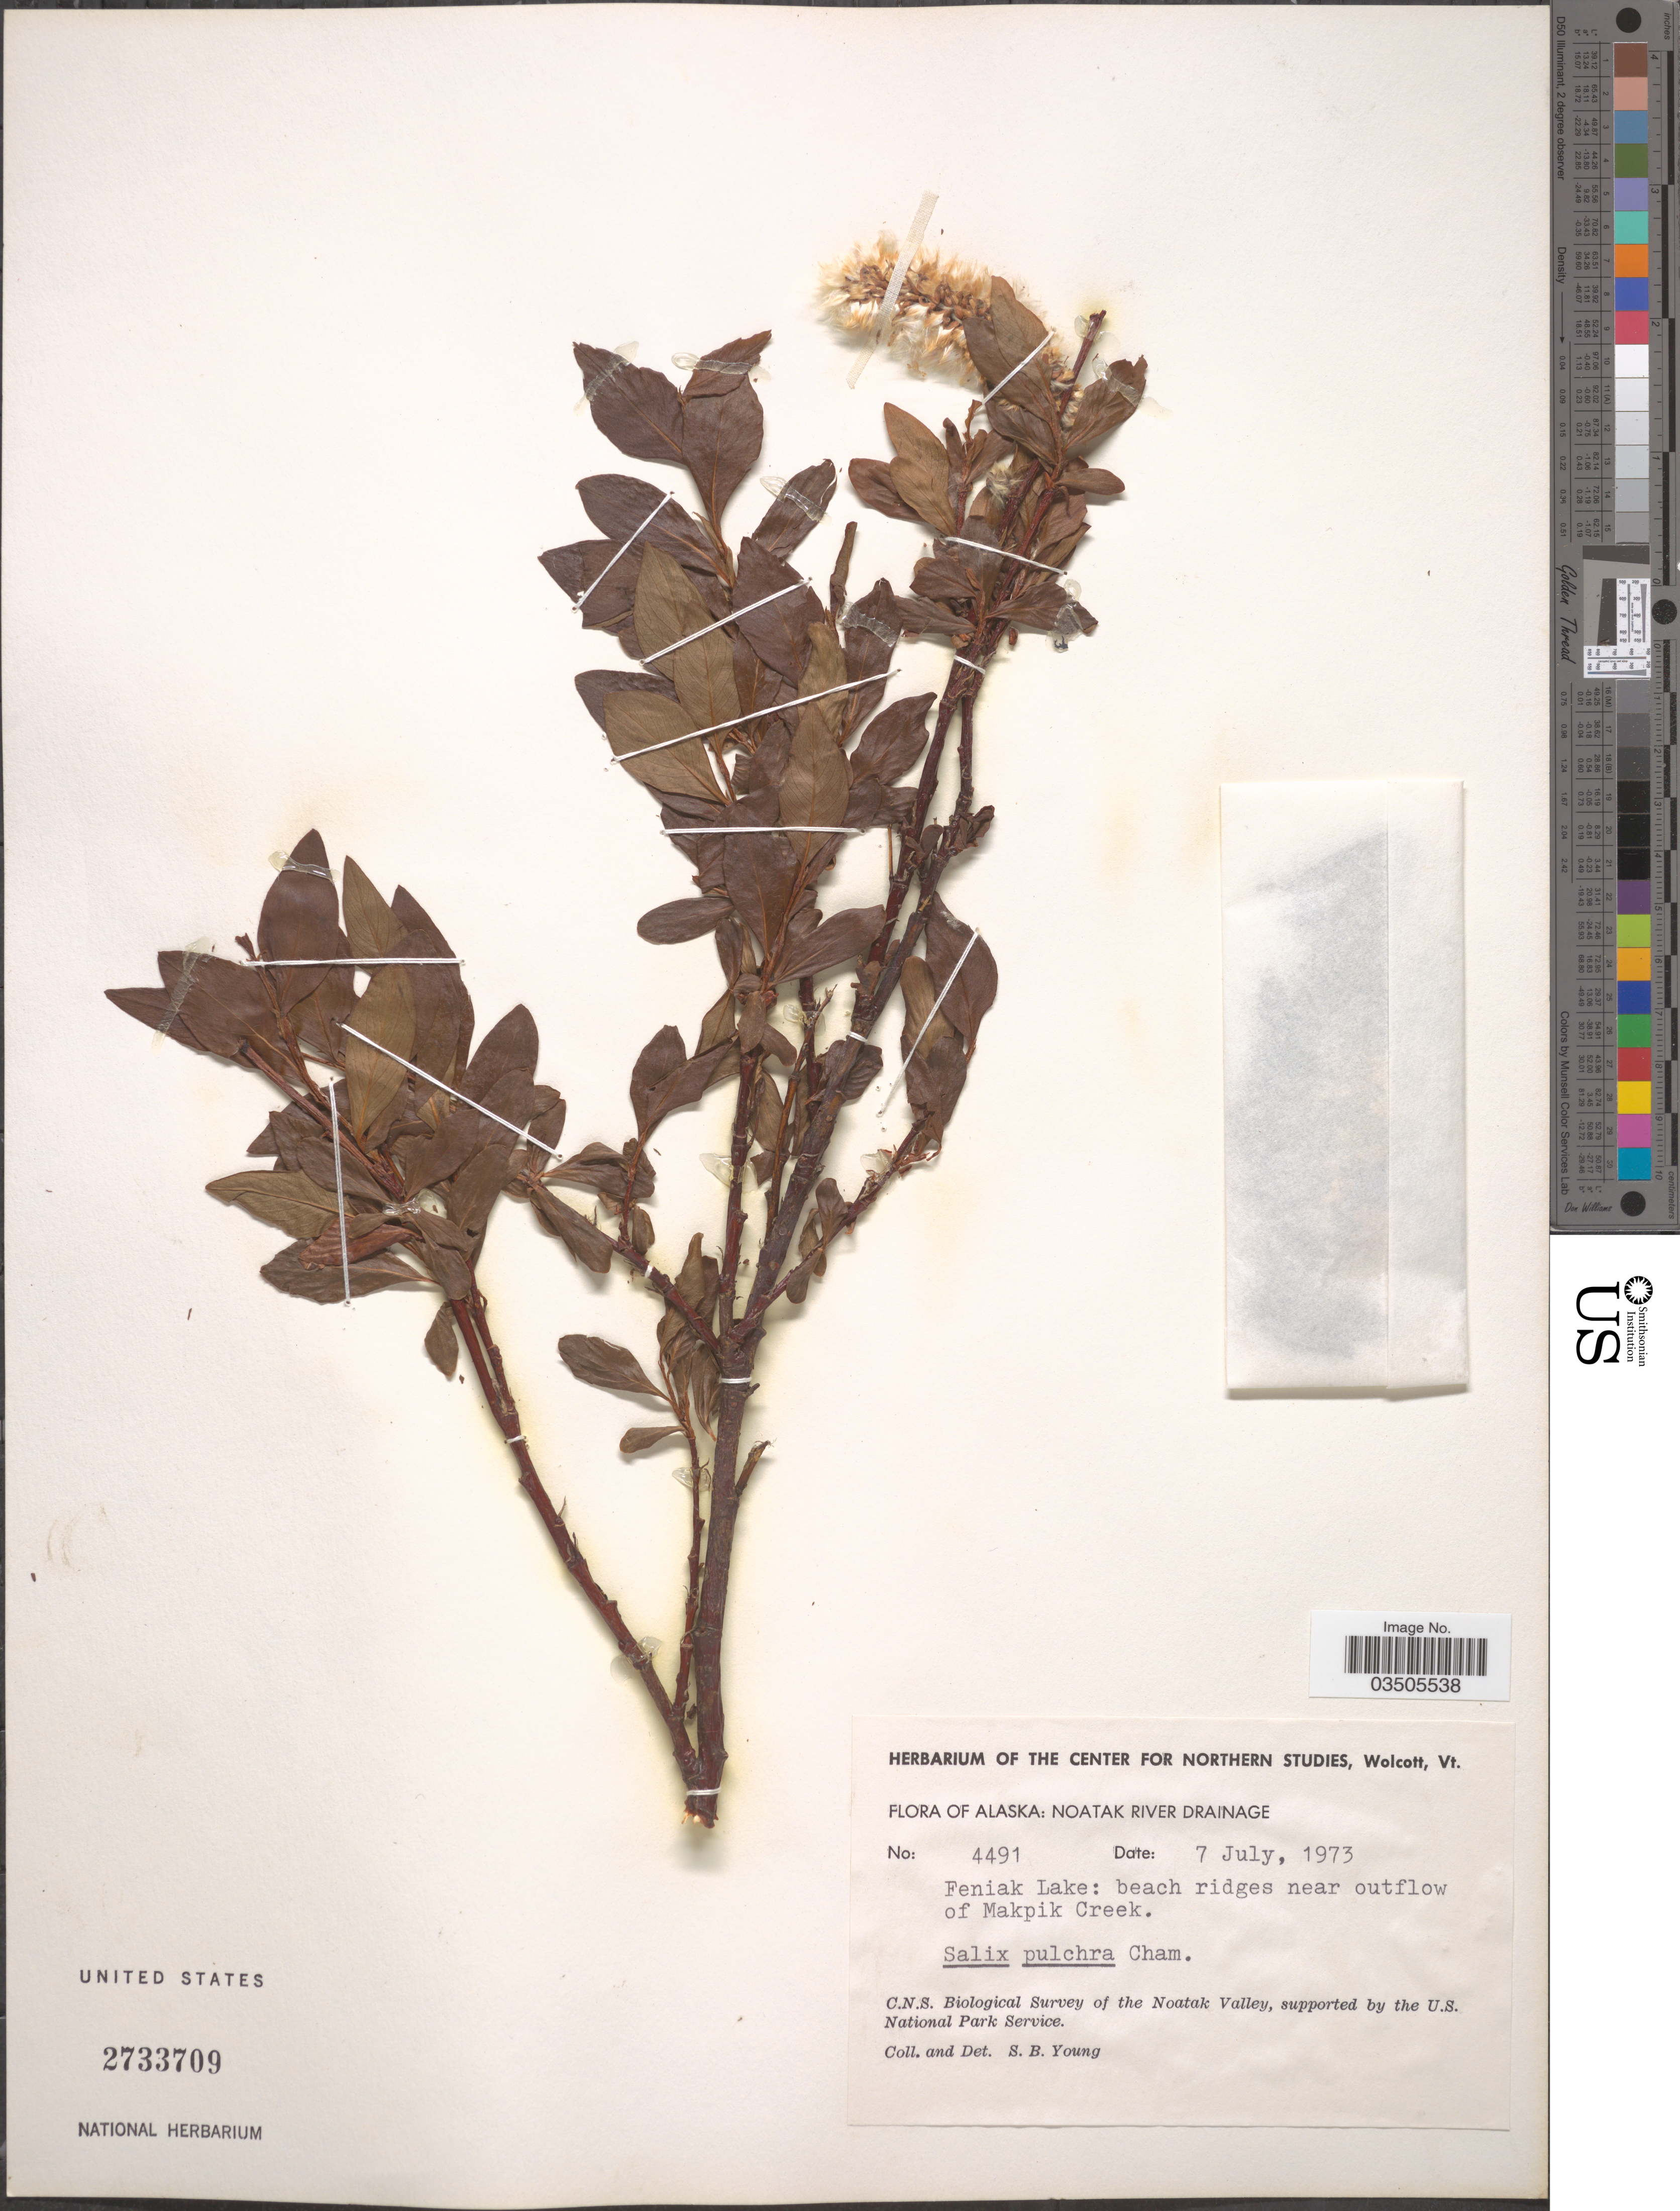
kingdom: Plantae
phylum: Tracheophyta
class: Magnoliopsida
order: Malpighiales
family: Salicaceae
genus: Salix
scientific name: Salix pulchra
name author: Cham.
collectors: S. Young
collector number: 4491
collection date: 1973-07-07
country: United States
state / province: Alaska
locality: Noatak River Drainage. Feniak Lake: beach ridges near outflow of Makpik Creek. Noatak Valley.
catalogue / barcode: US 2733709